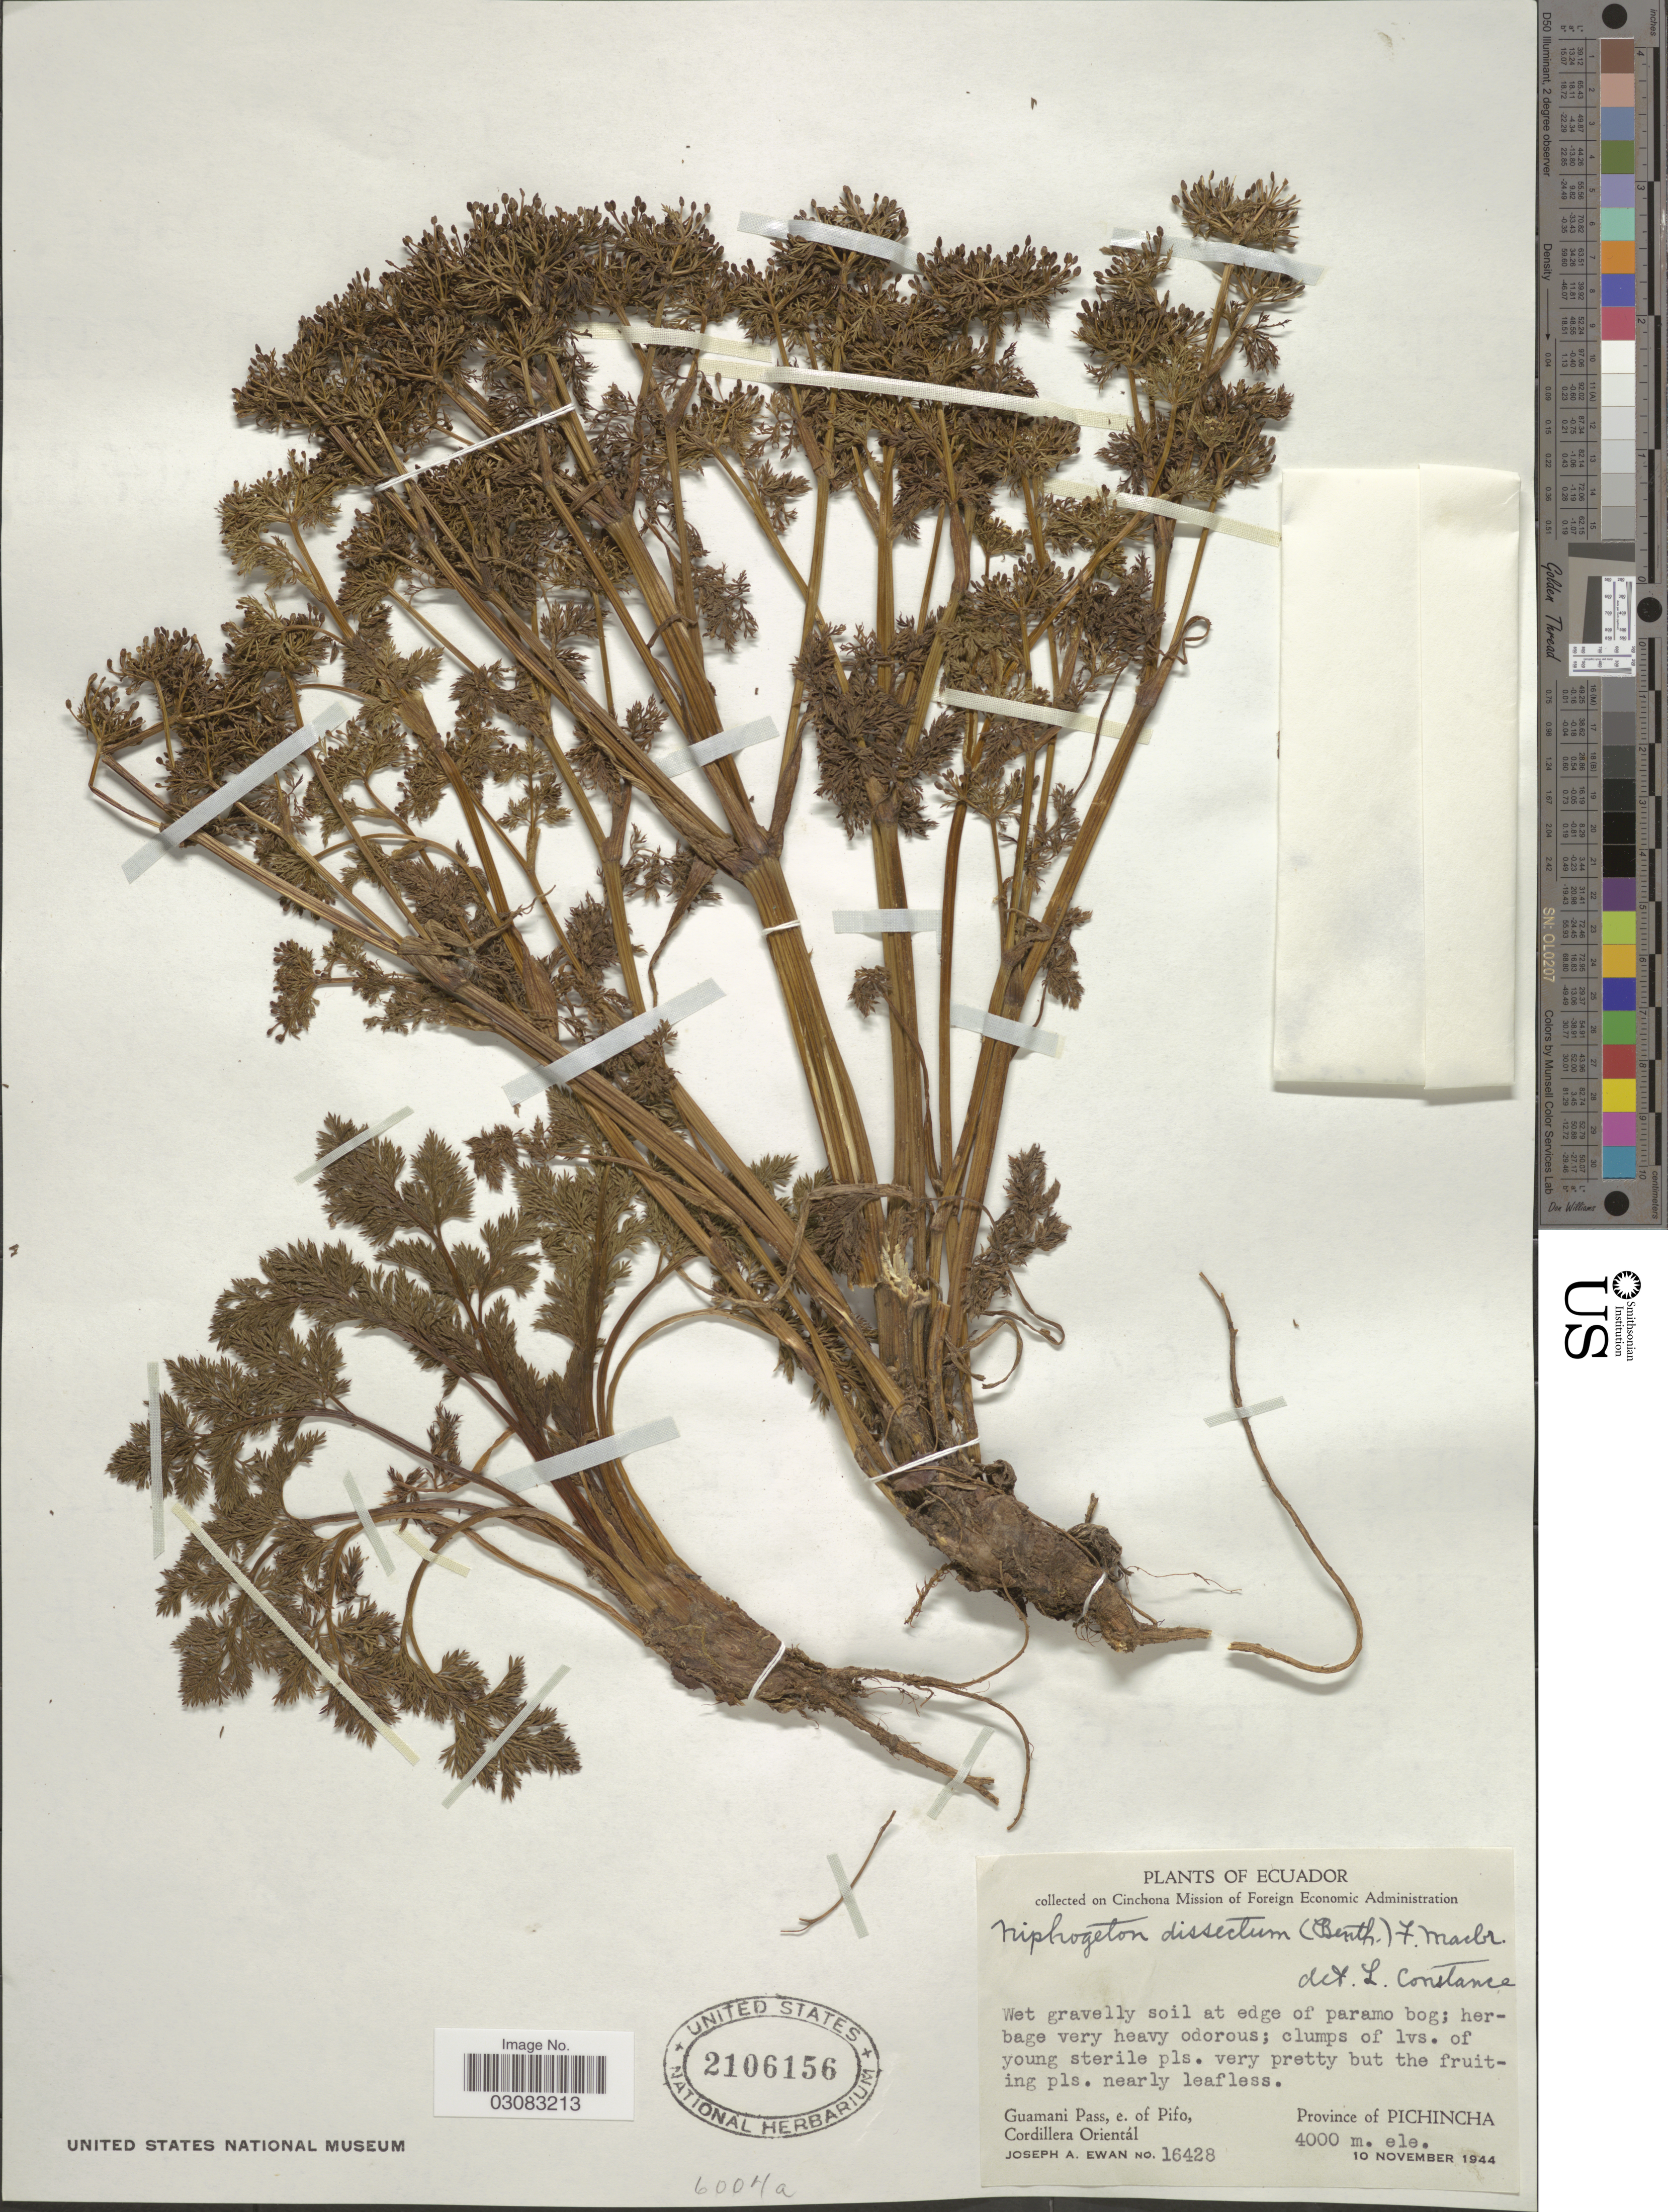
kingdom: Plantae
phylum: Tracheophyta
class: Magnoliopsida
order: Apiales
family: Apiaceae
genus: Niphogeton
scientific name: Niphogeton dissecta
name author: (Benth.) J.F. Macbr.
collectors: J. A. Ewan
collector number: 16428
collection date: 1944-11-10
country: Ecuador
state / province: Pichincha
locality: Guamani Pass, e. of Pifo, Cordillera Orientál. Province of Pichincha.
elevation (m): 4000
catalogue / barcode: US 2106156